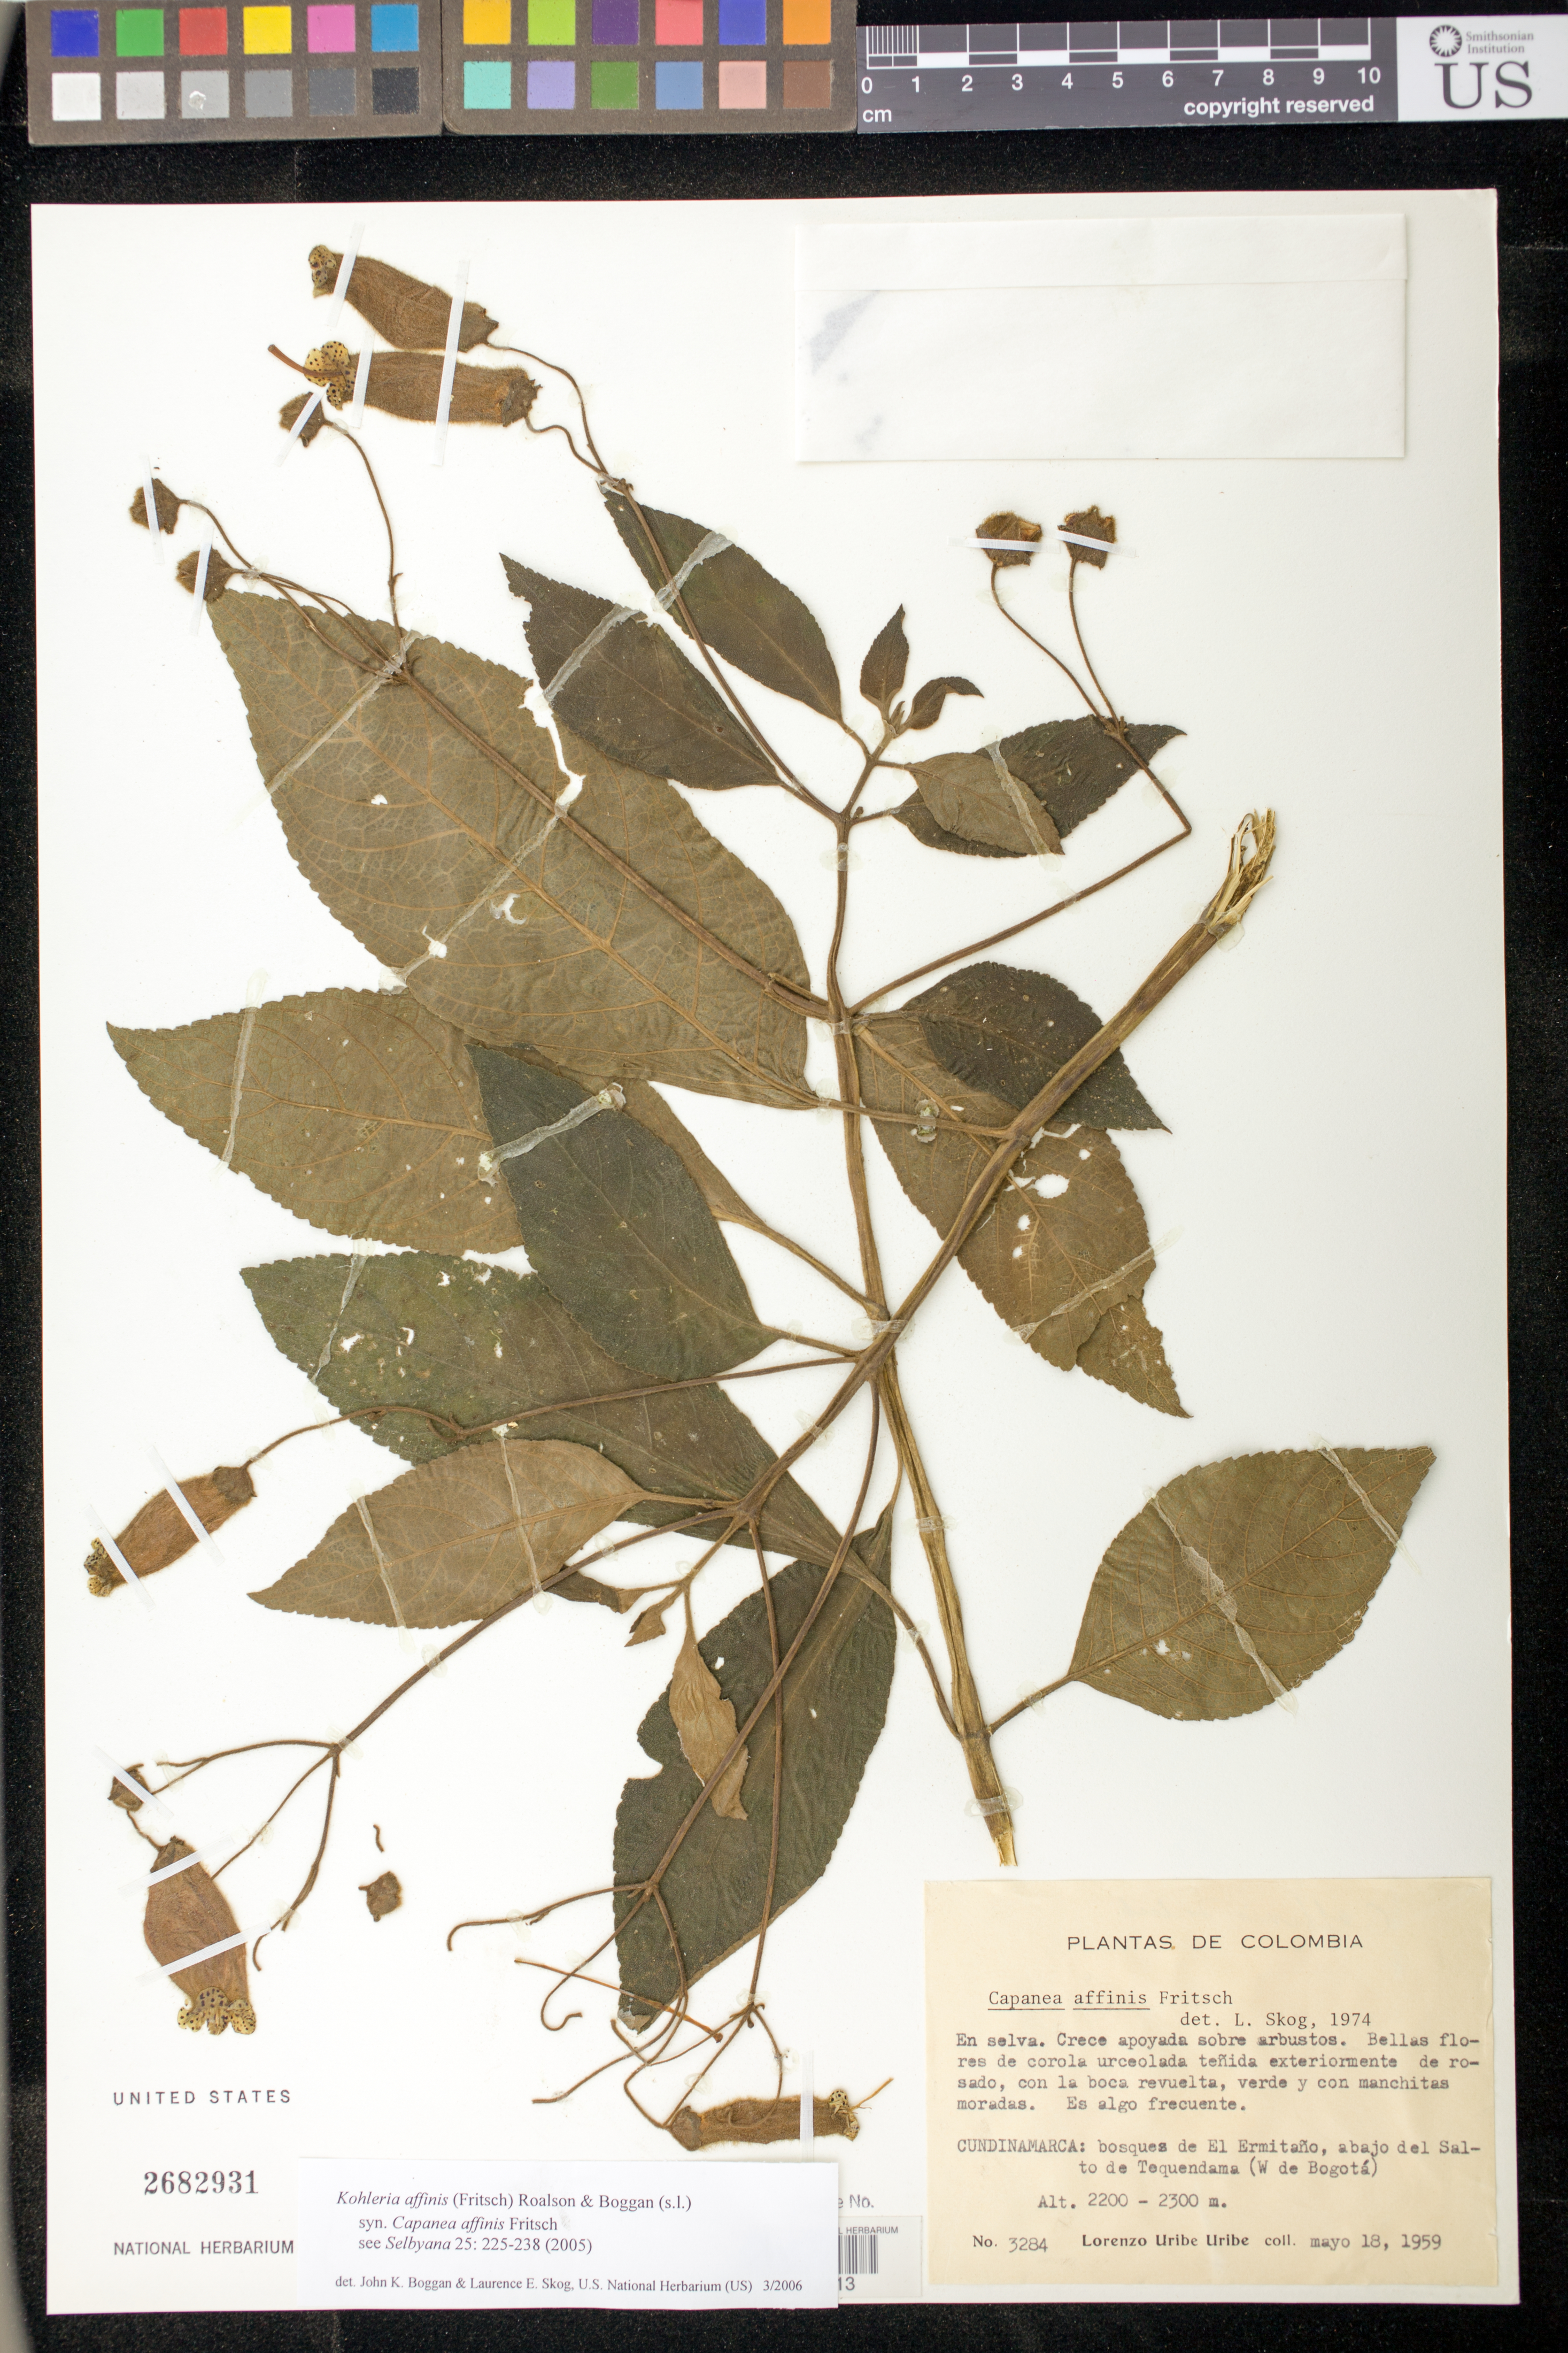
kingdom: Plantae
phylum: Tracheophyta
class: Magnoliopsida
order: Lamiales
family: Gesneriaceae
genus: Kohleria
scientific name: Kohleria affinis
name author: (Fritsch) Roalson & Boggan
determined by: Boggan, J. K.; Skog, L. E.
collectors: L. Uribe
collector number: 3284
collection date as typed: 18 May 1959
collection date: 1959-05-18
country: Colombia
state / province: Cundinamarca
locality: El Ermitano, below Salto de Tequendama (W of Bogota)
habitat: Forests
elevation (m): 2200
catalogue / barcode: US 2682931